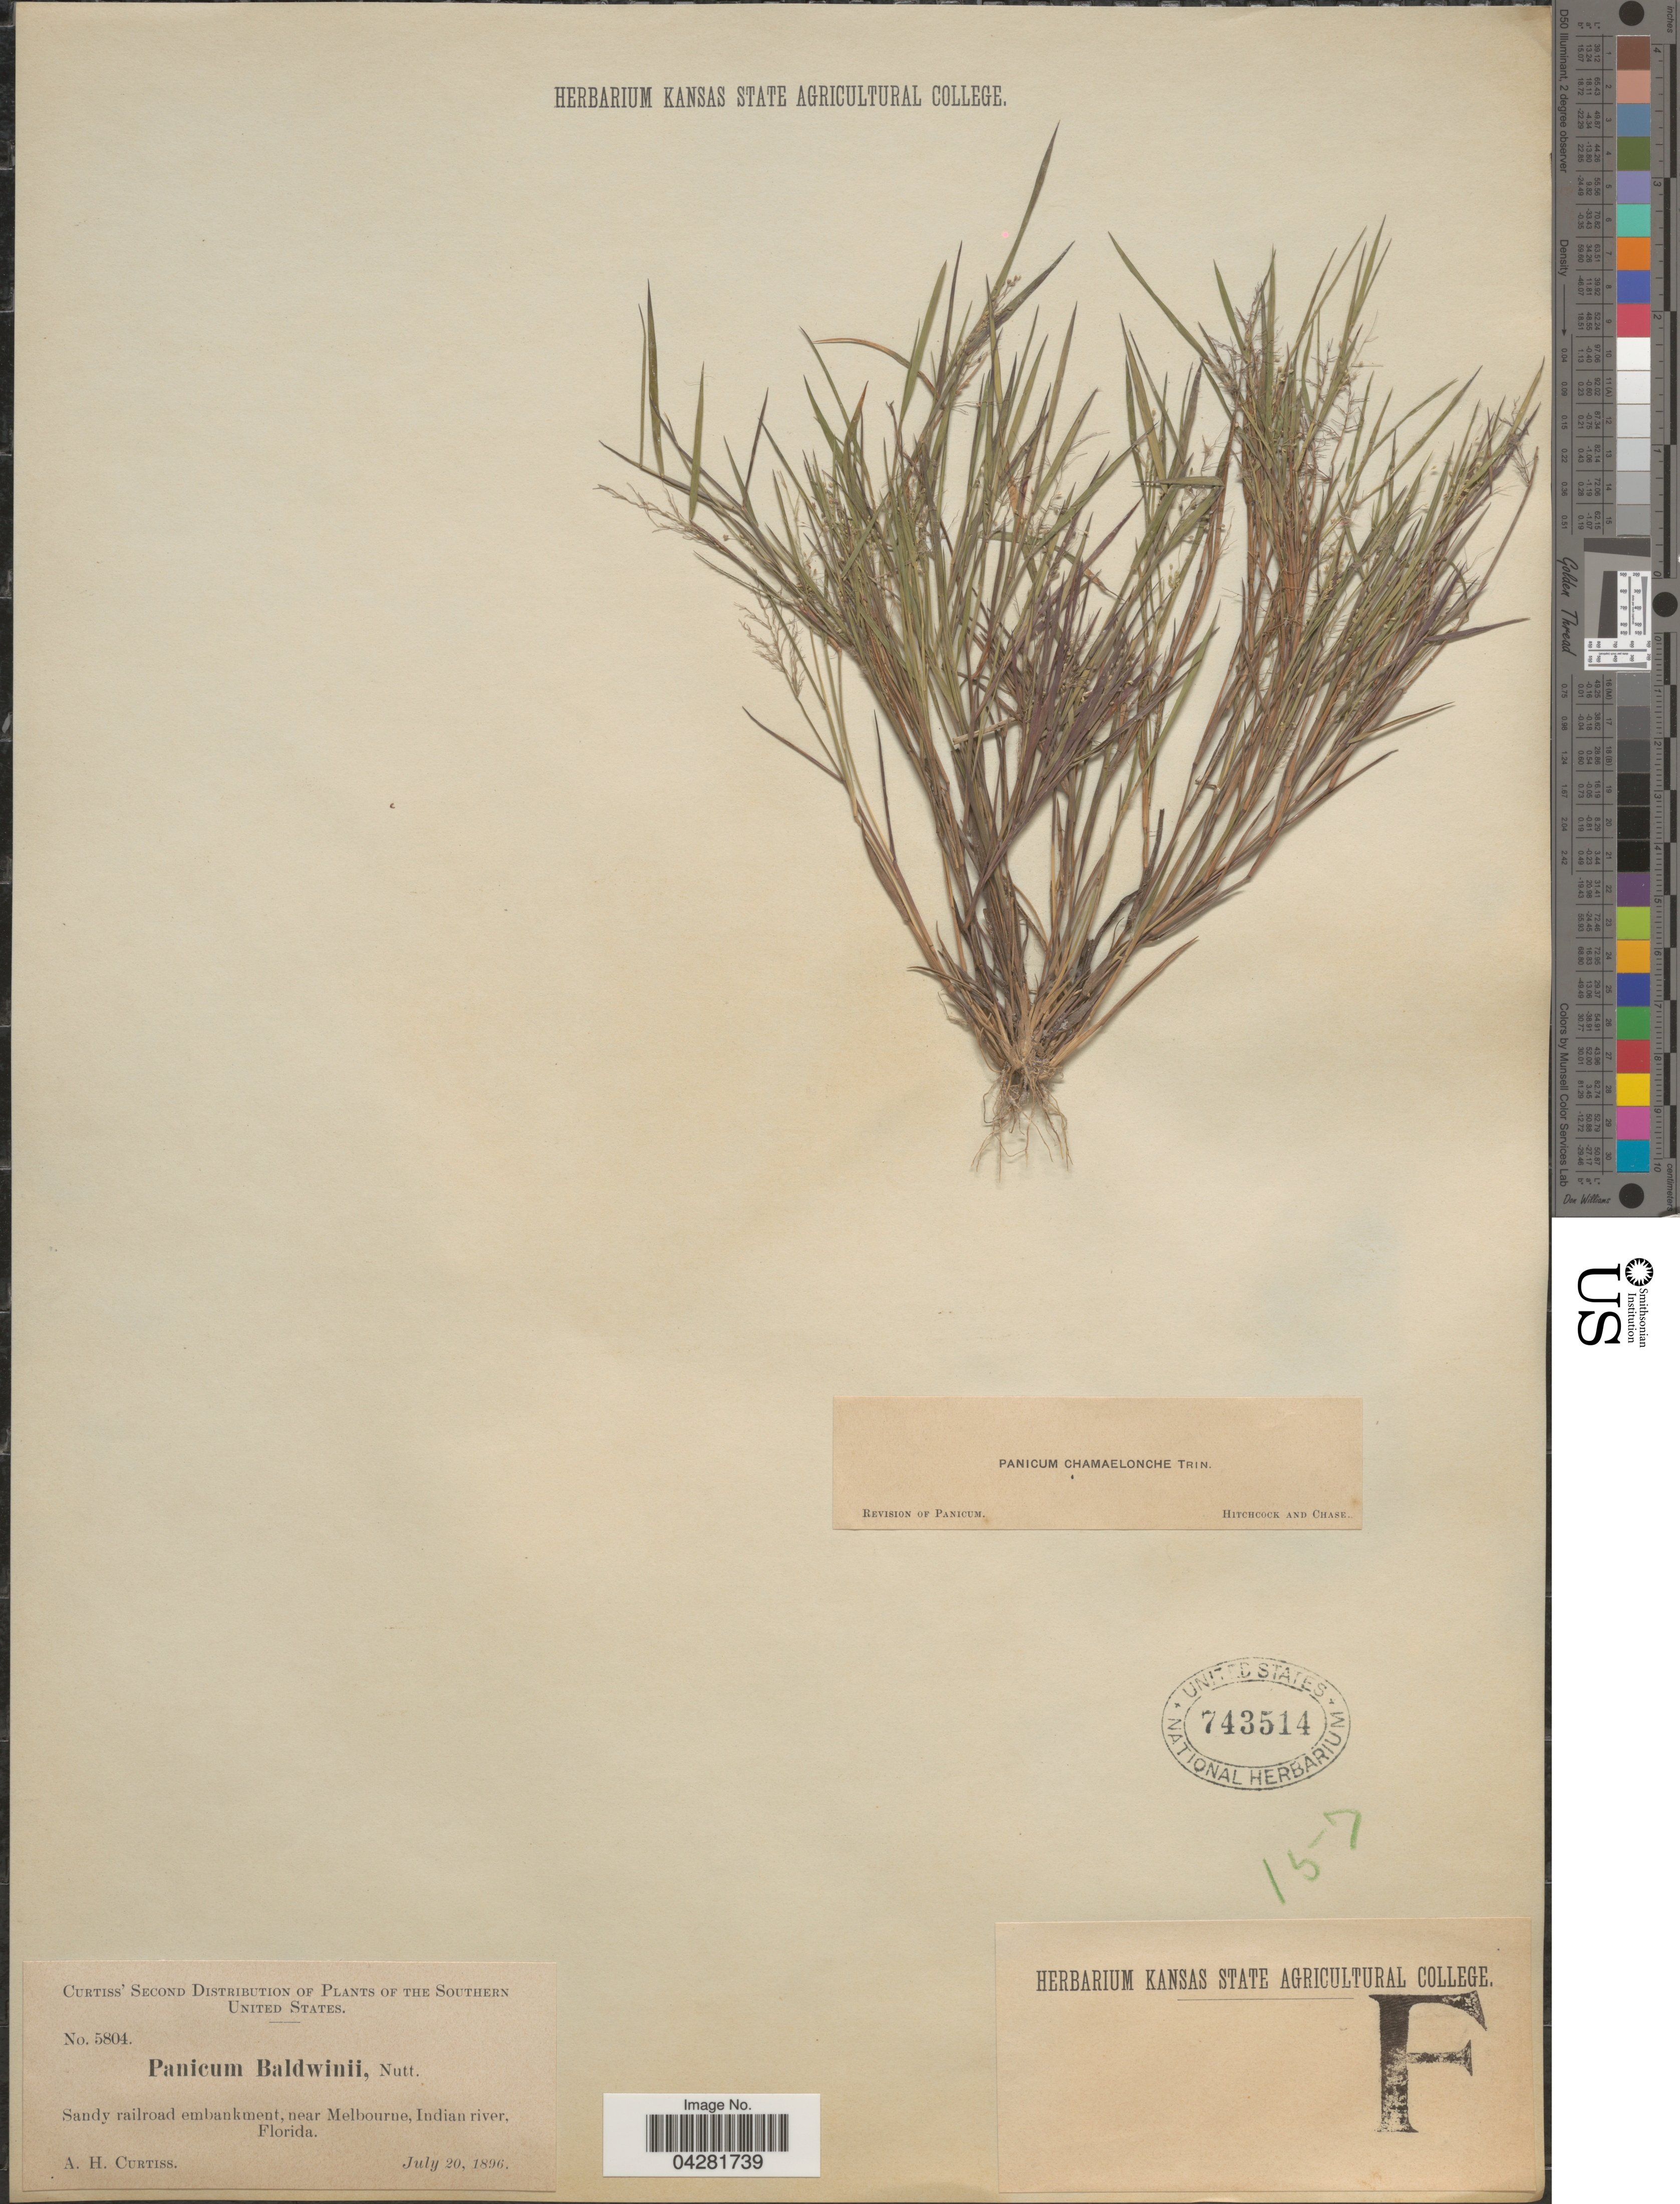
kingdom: Plantae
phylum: Tracheophyta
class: Liliopsida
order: Poales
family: Poaceae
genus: Dichanthelium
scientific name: Dichanthelium ensifolium var. ensifolium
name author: (Baldwin ex Elliot) Gould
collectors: A. H. Curtiss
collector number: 5804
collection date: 1896-07-20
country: United States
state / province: Florida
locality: Southern United States. Sandy railroad embankment, near Melbourne, Indian river.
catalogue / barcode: US 743514